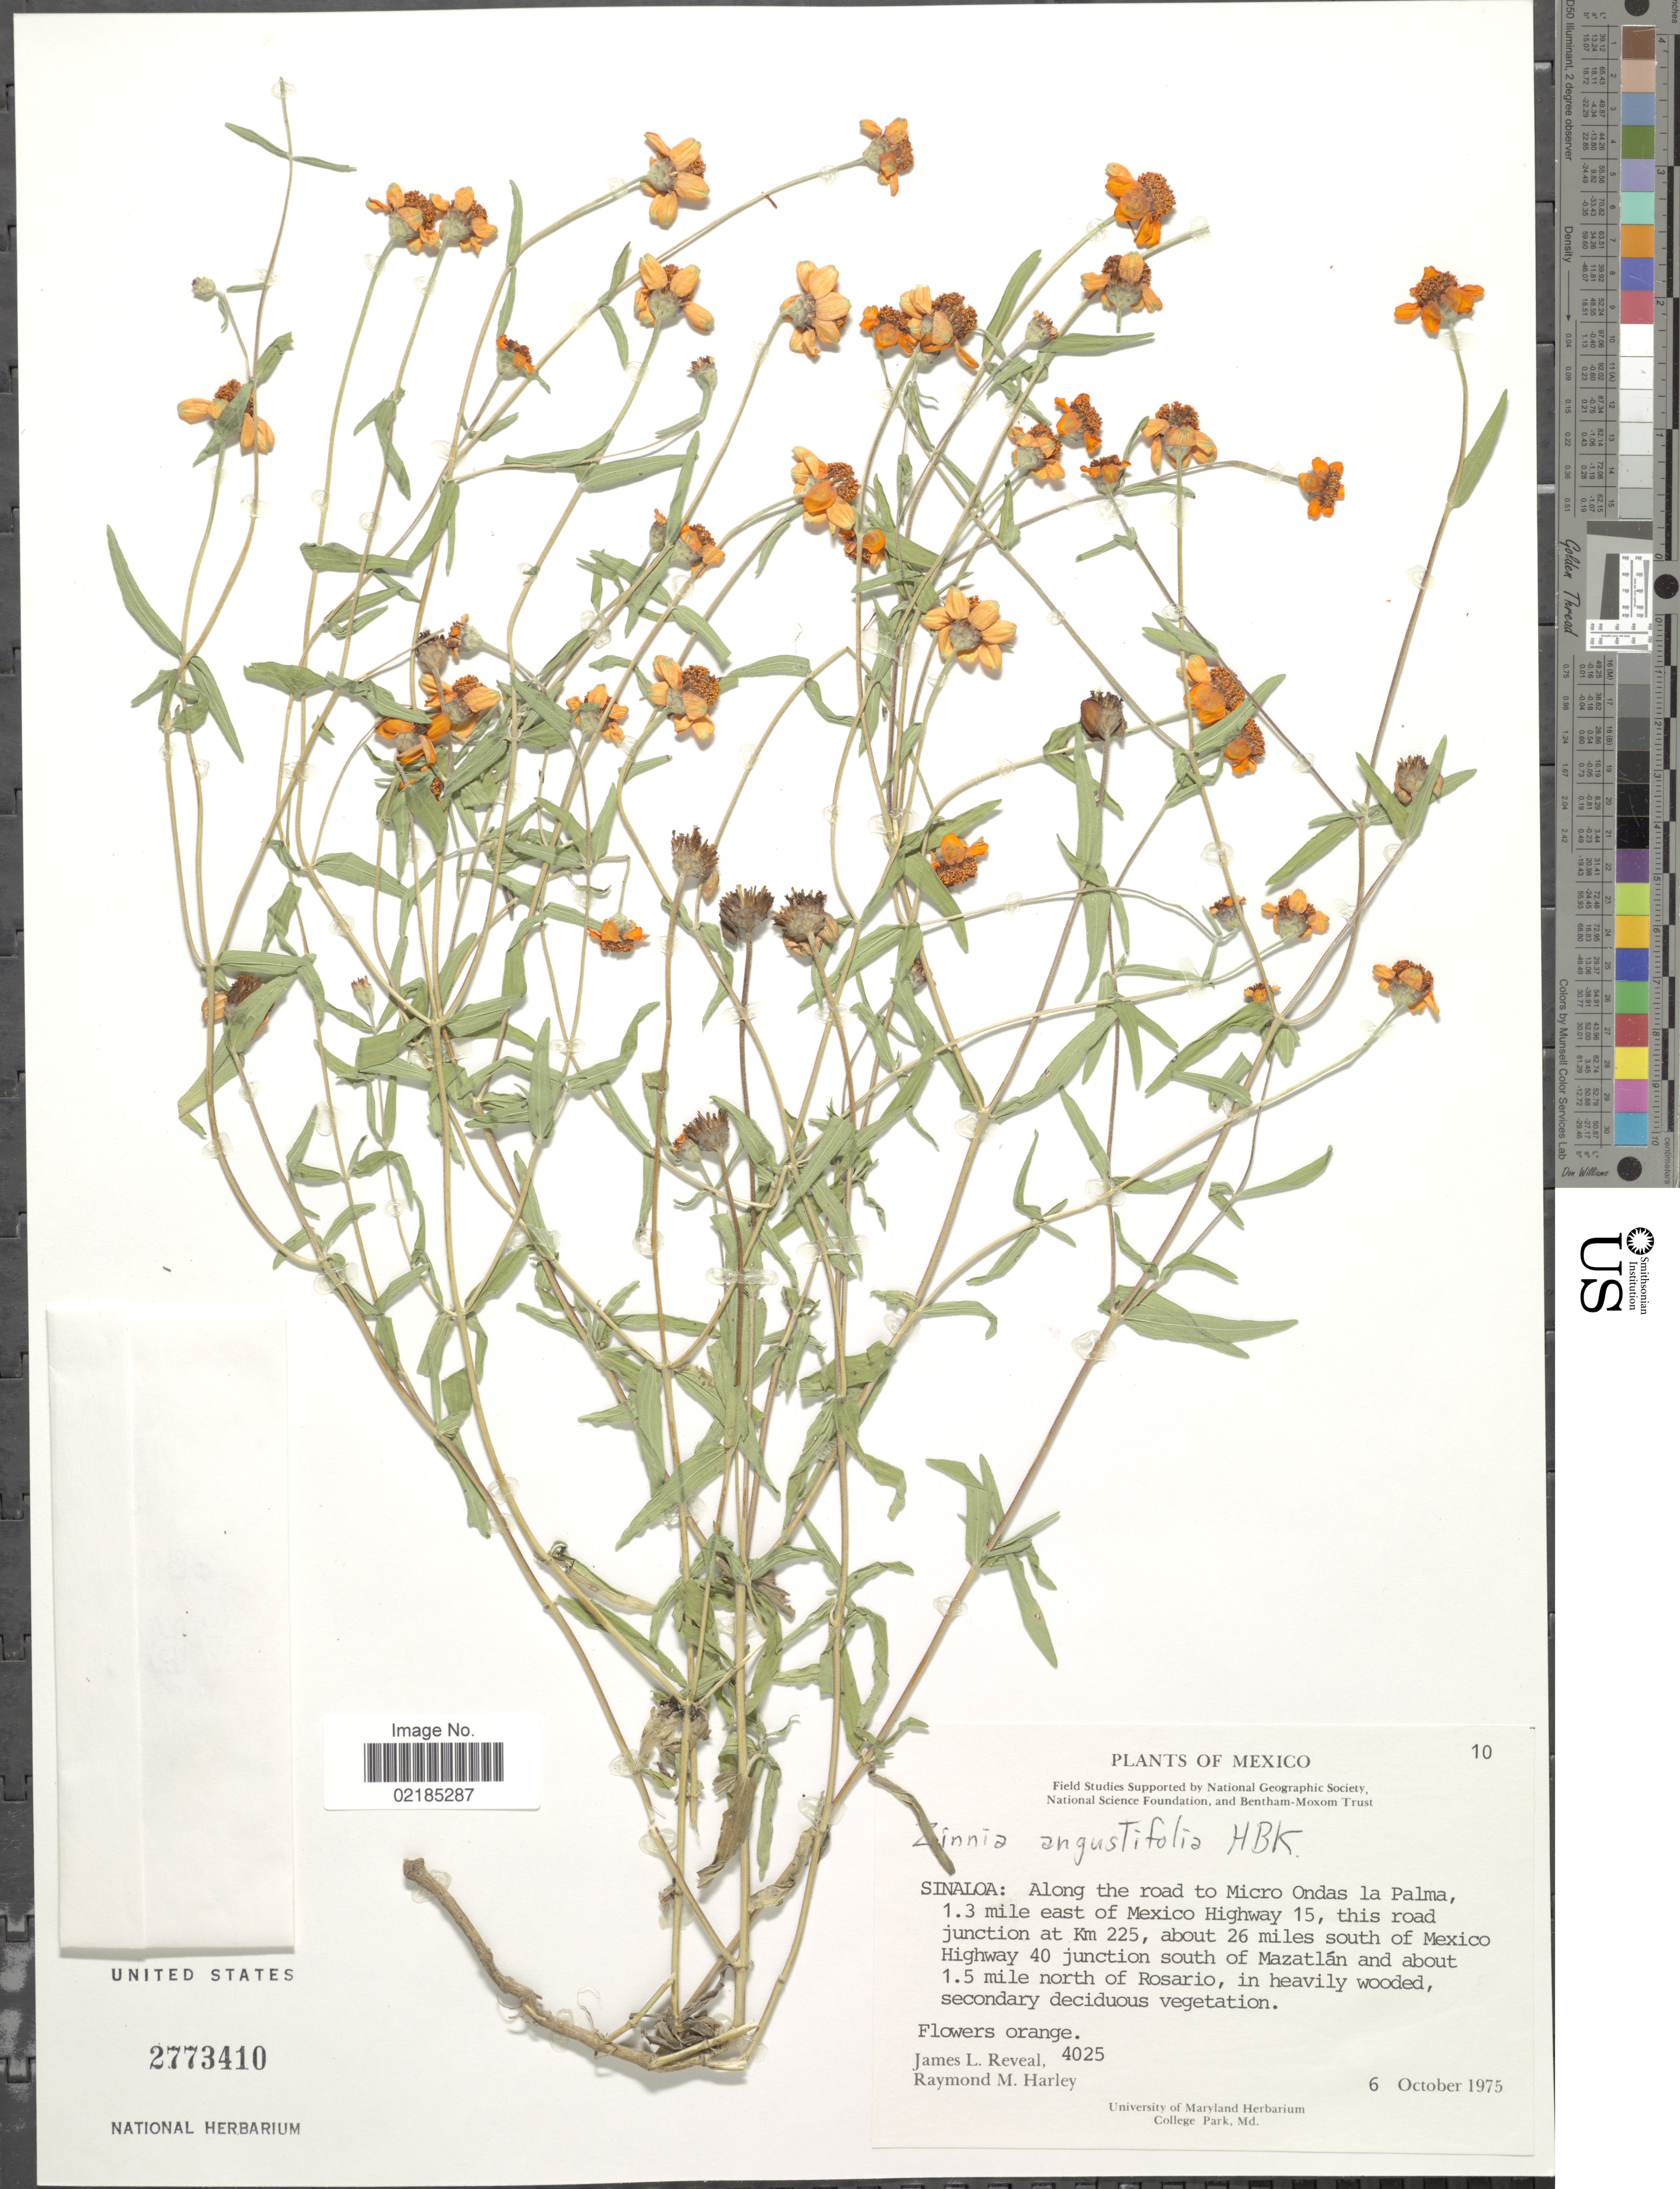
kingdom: Plantae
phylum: Tracheophyta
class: Magnoliopsida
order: Asterales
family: Asteraceae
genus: Zinnia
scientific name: Zinnia angustifolia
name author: Kunth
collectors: J. L. Reveal & R. M. Harley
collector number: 4025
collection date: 1975-10-06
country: Mexico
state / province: Sinaloa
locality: Along the road to micro Ondas la Palma, 1.3 mile east of Mexico Highway 15, this road junction Km 225, about 26 miles south of Mexico Highway 40 junction south of Mazatlan and about 1.5 mile north of Rosario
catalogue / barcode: US 2773410